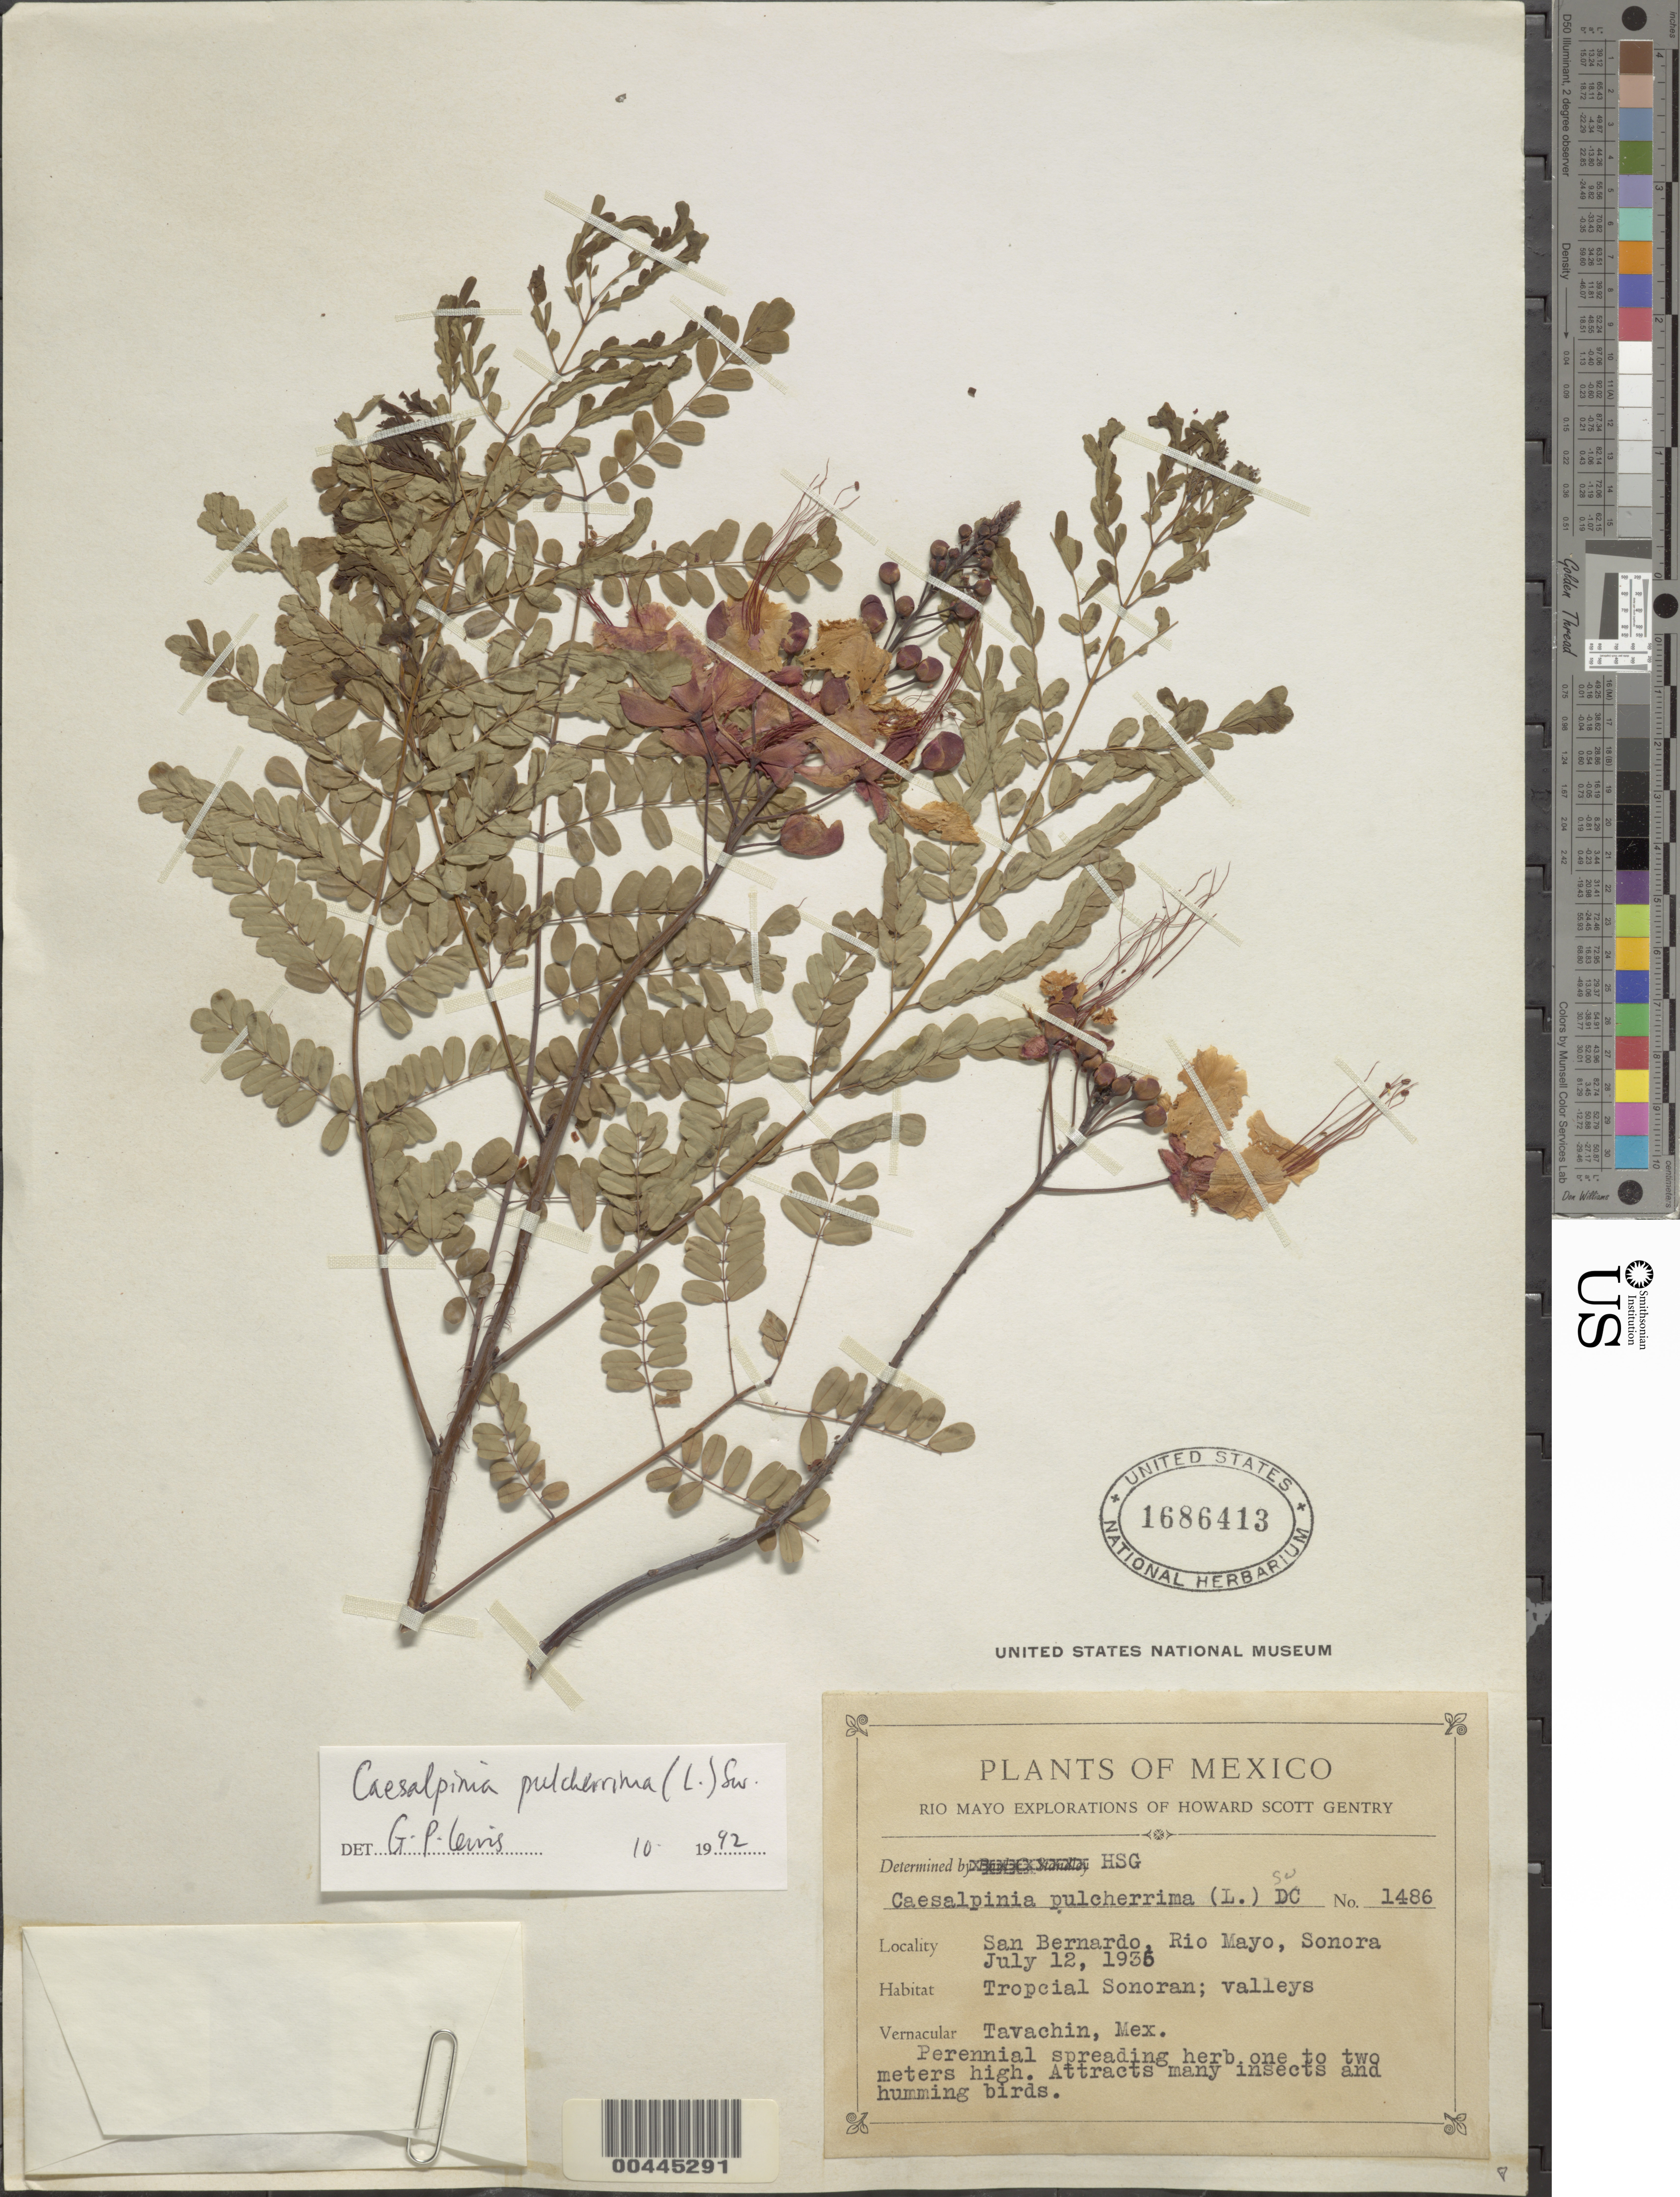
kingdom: Plantae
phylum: Tracheophyta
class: Magnoliopsida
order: Fabales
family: Fabaceae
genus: Caesalpinia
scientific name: Caesalpinia pulcherrima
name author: (L.) Sw.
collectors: H. S. Gentry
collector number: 1486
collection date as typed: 12 Jul 1935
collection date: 1935-07-12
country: Mexico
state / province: Sonora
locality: Rio mayo, San Bernardo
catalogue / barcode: US 1686413